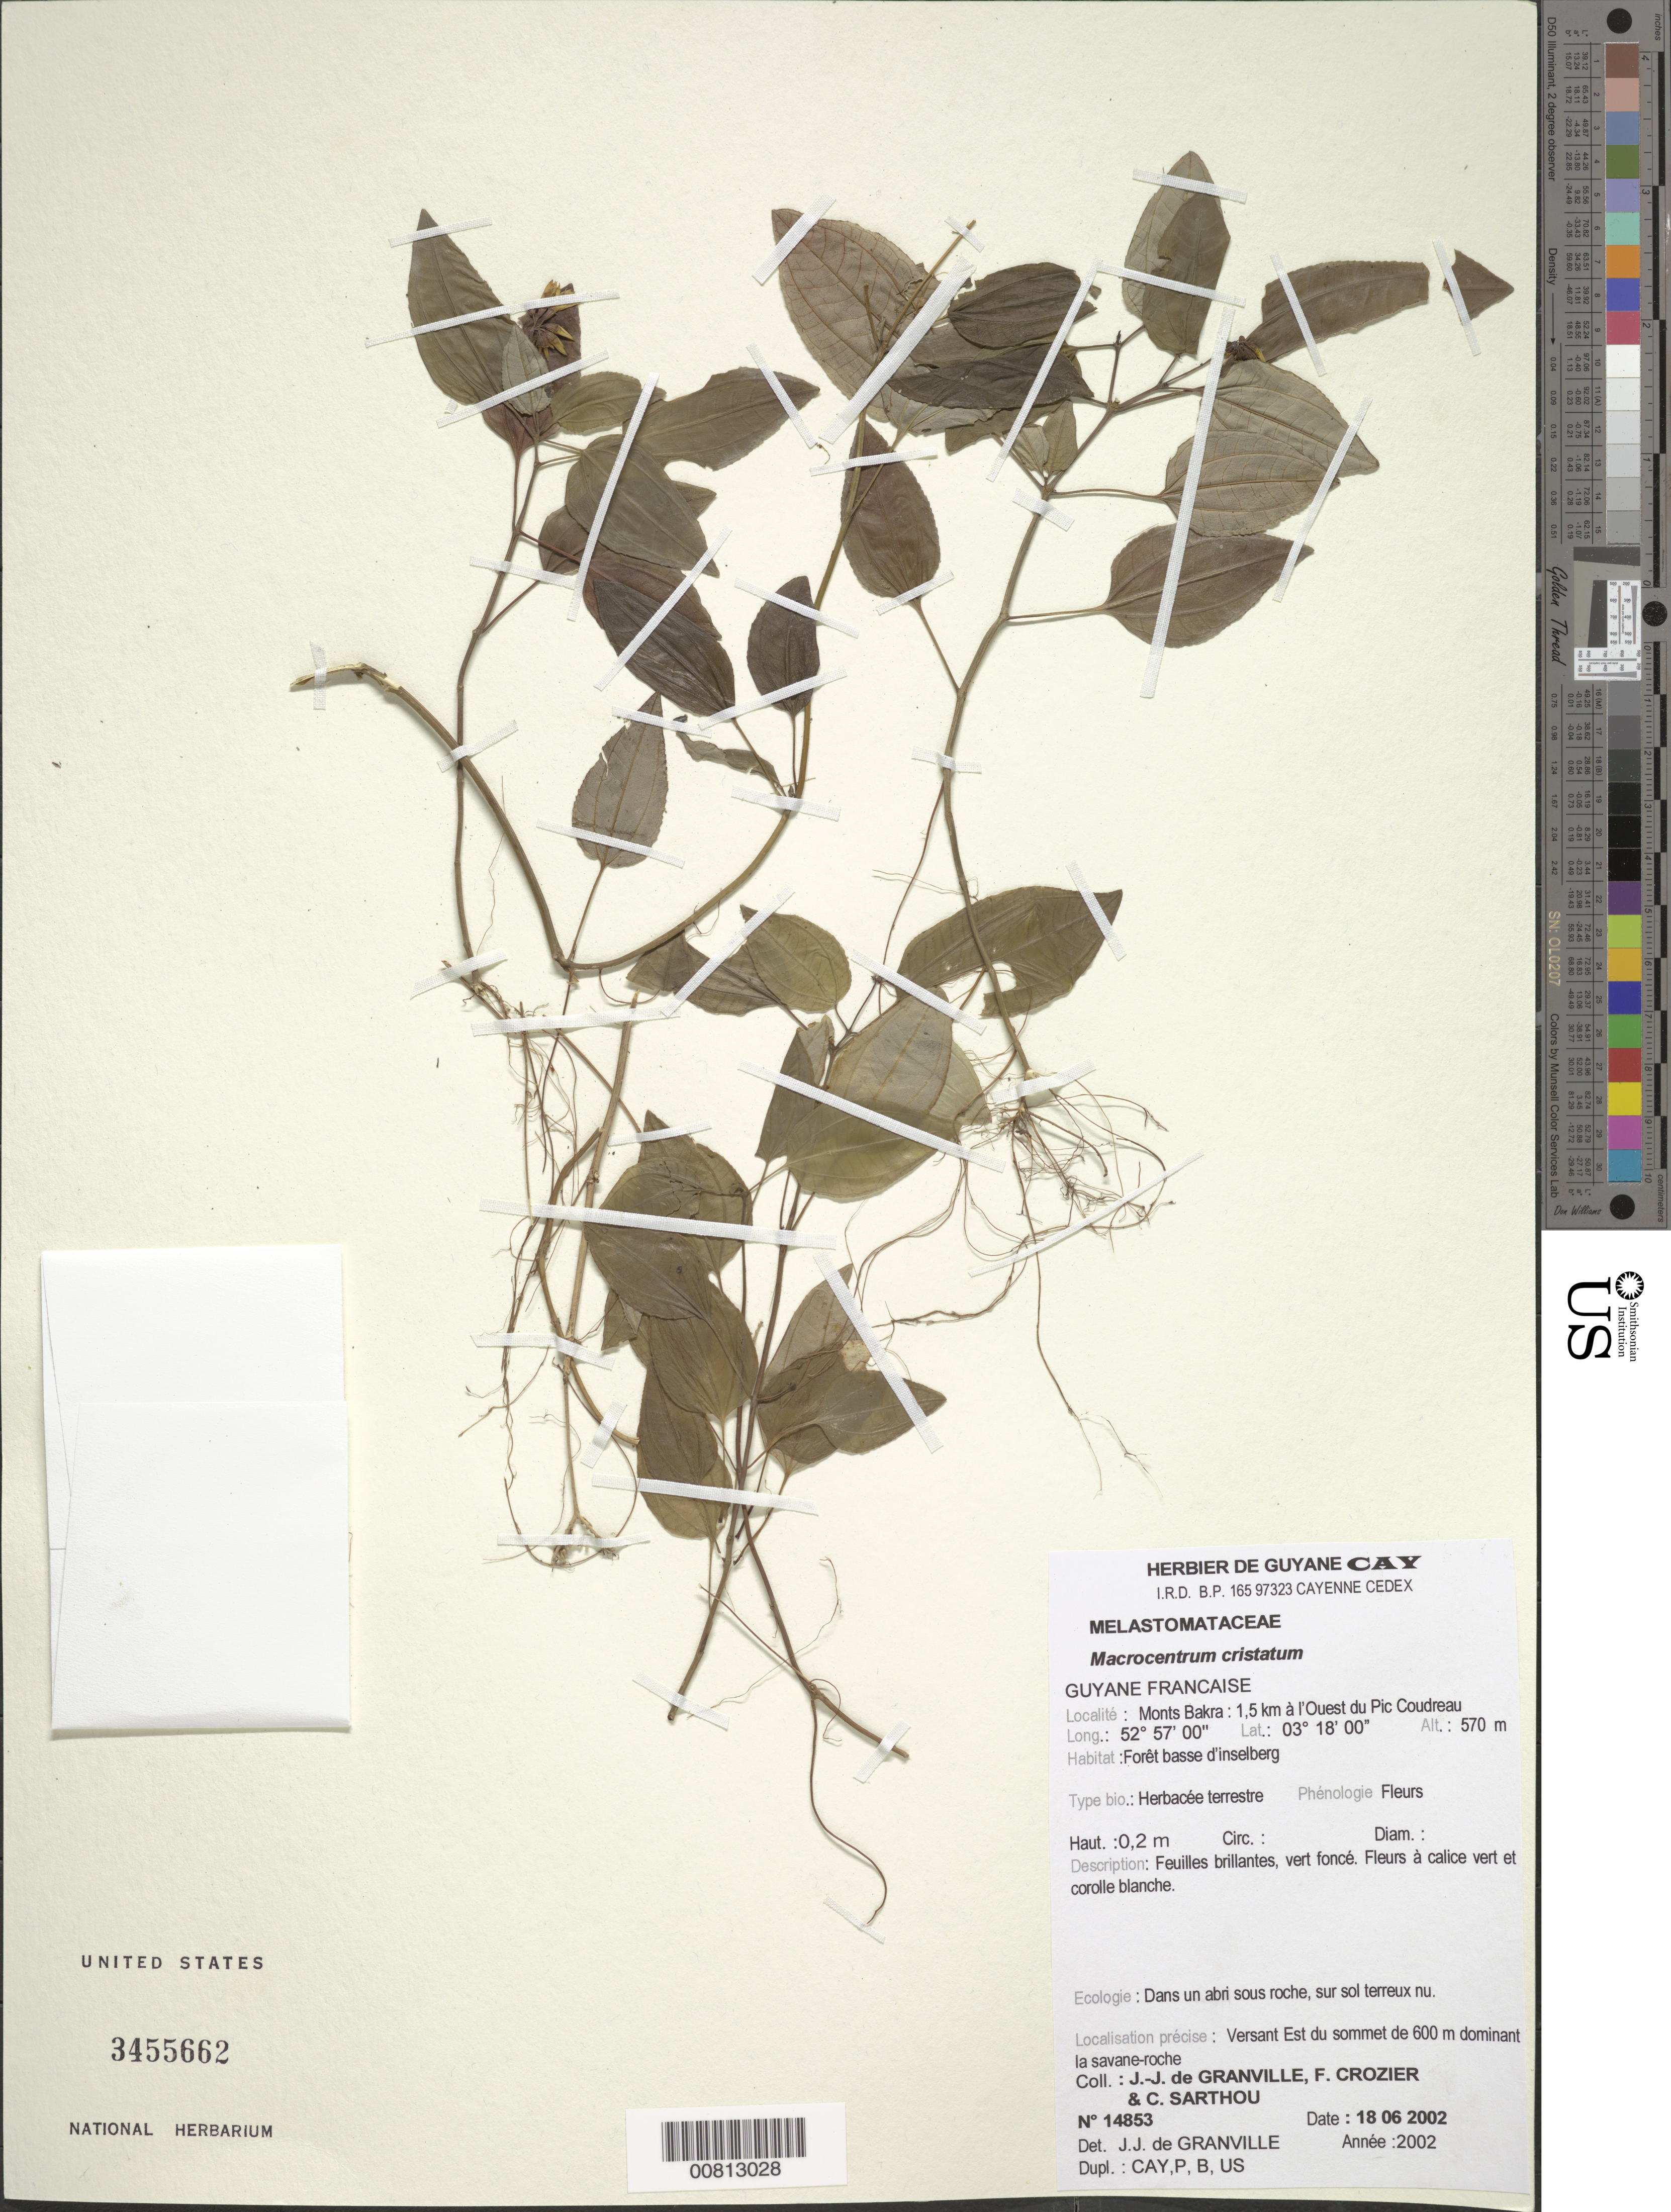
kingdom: Plantae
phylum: Tracheophyta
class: Magnoliopsida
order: Myrtales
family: Melastomataceae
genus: Macrocentrum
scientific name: Macrocentrum cristatum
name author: (DC.) Triana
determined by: Granville, J. J. de, (CAY), Institut de Recherche pour le Developpement (IRD) (FRENCH GUIANA)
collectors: J.-J. de Granville, F. Crozier & C. Sarthou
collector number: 14853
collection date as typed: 18-Jun-02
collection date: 2002-06-18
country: French Guiana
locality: Monts Bakra, 1.5 km a l'Ouest du Pic Coudreau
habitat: Forêt basse d'inselberg; dans un abri sous roche, sur sol terreux nu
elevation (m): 570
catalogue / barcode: US 3455662